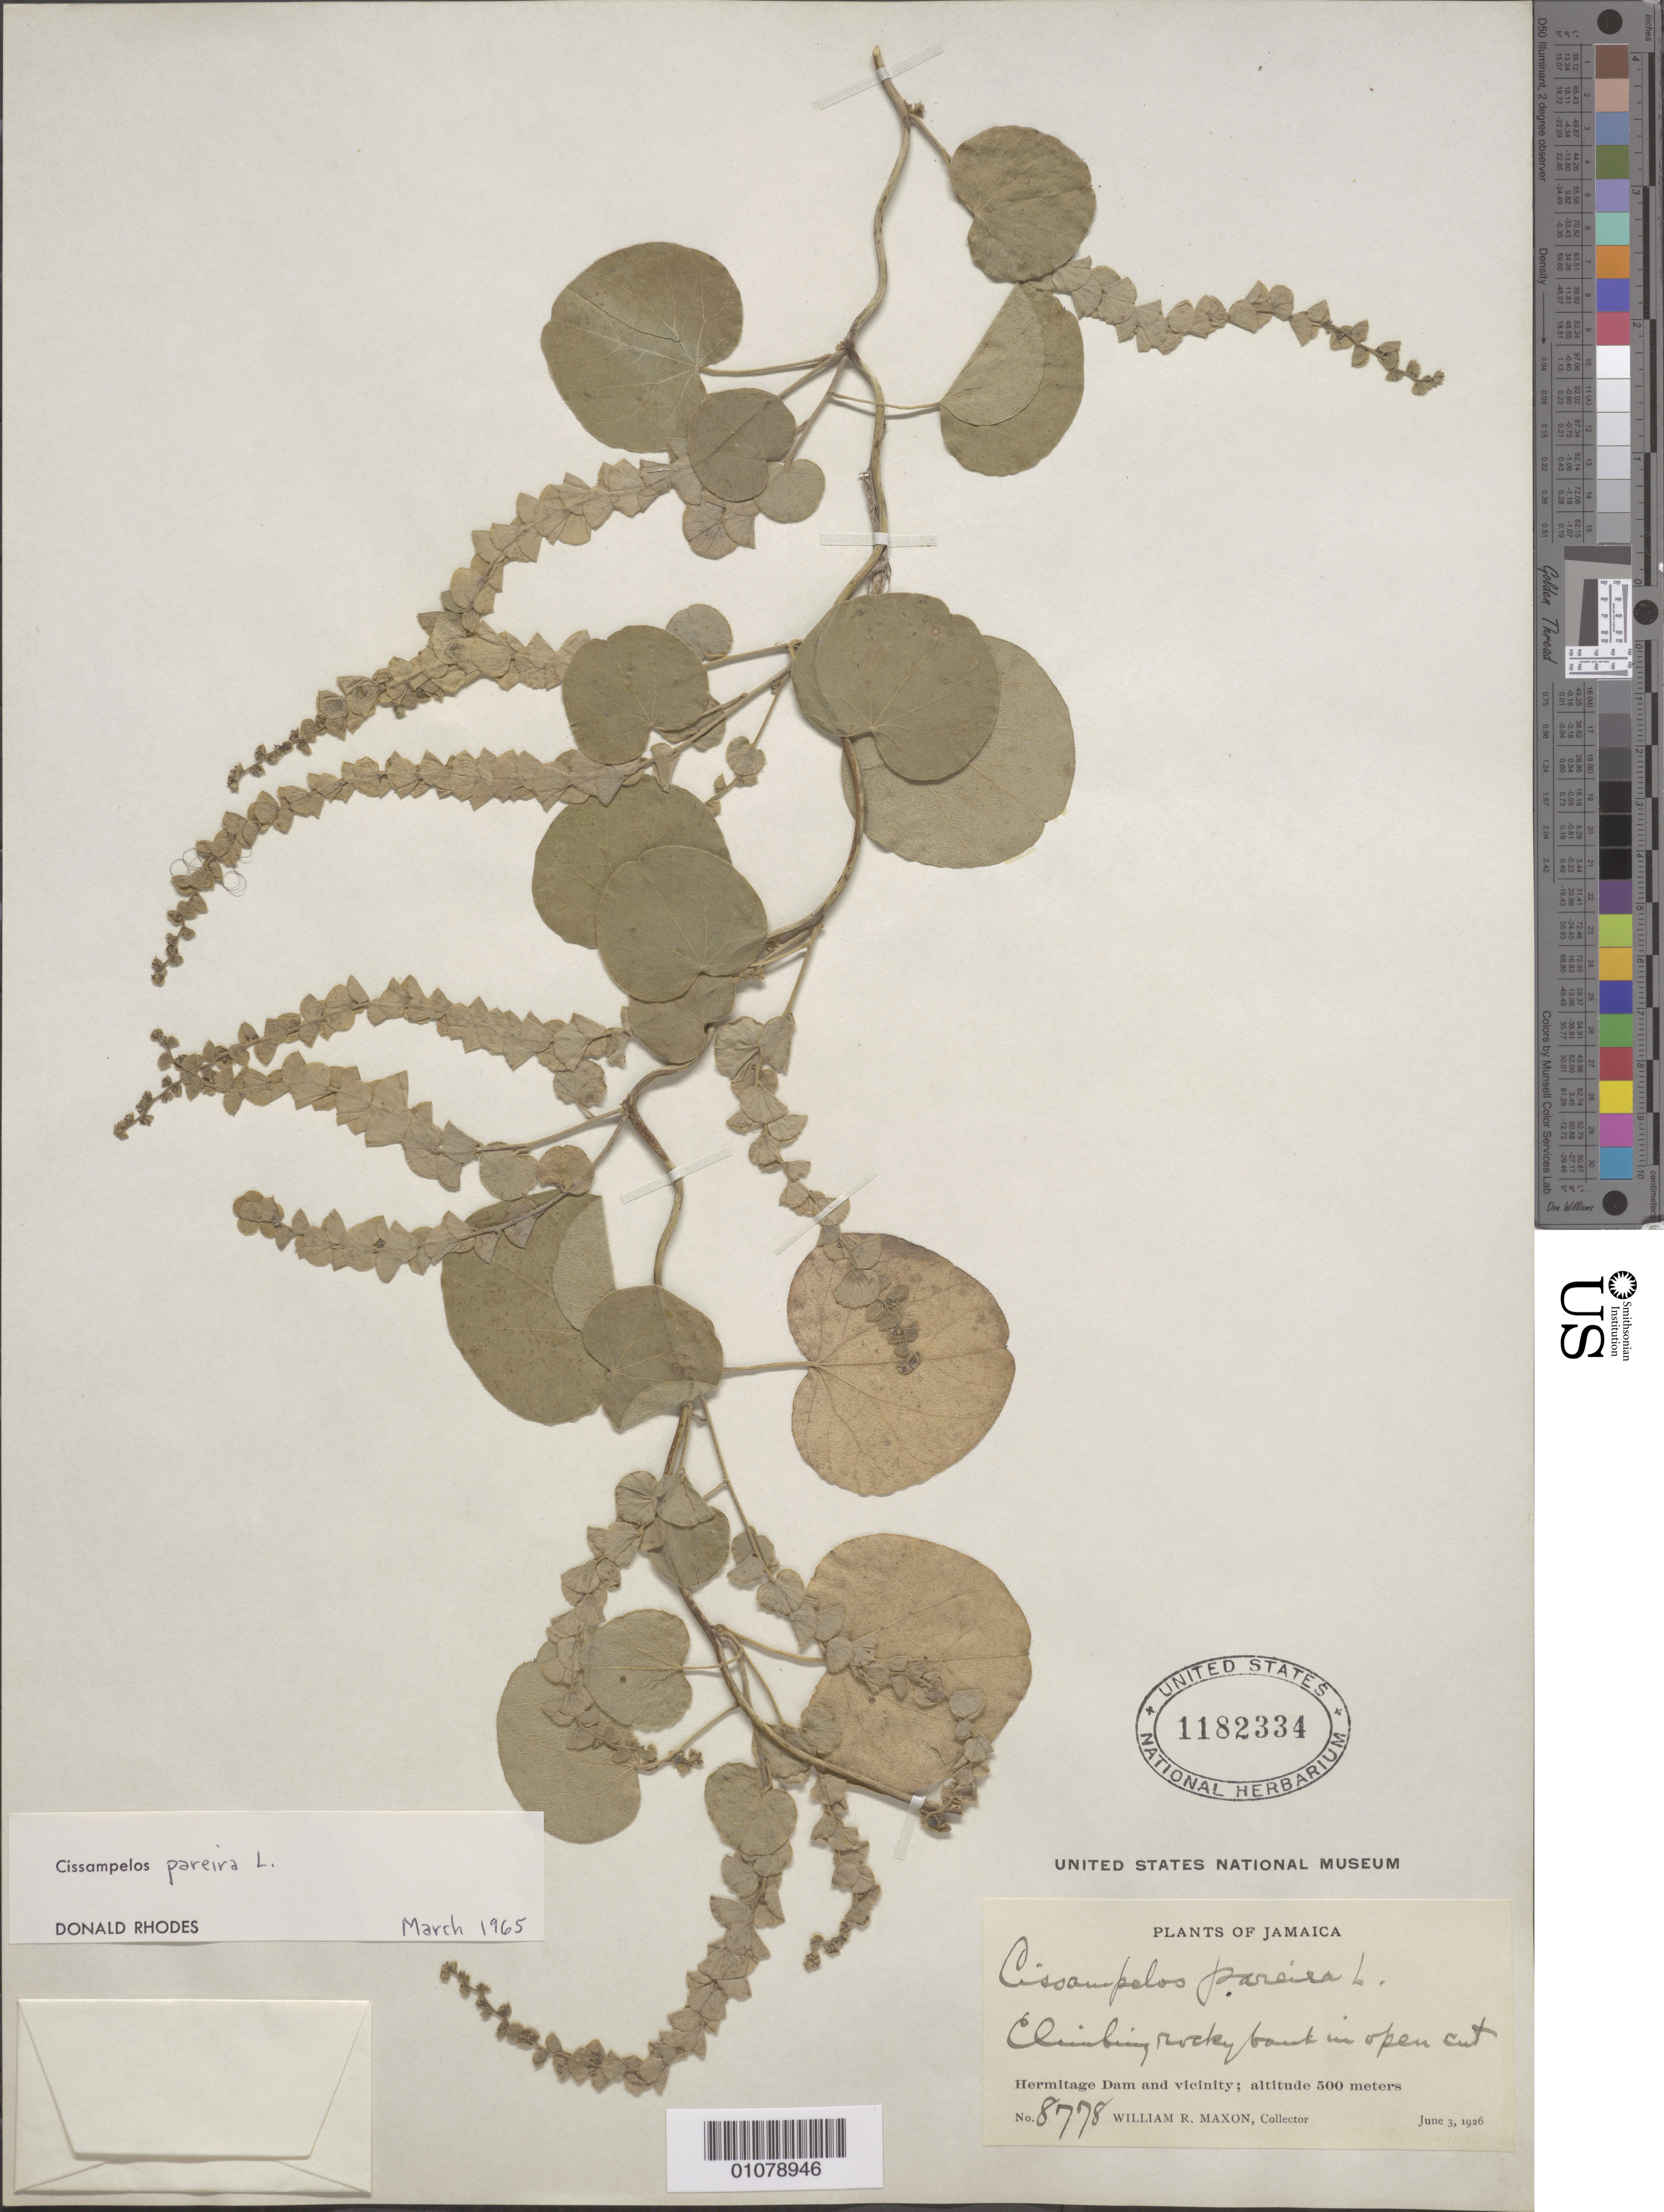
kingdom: Plantae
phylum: Tracheophyta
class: Magnoliopsida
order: Ranunculales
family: Menispermaceae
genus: Cissampelos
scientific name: Cissampelos pareira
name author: L.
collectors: W. R. Maxon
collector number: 8778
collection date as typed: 03 Jun 1926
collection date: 1926-06-03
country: Jamaica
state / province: Saint Andrew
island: Jamaica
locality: Hermitage Dam and vicinity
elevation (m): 500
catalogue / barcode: US 1182334